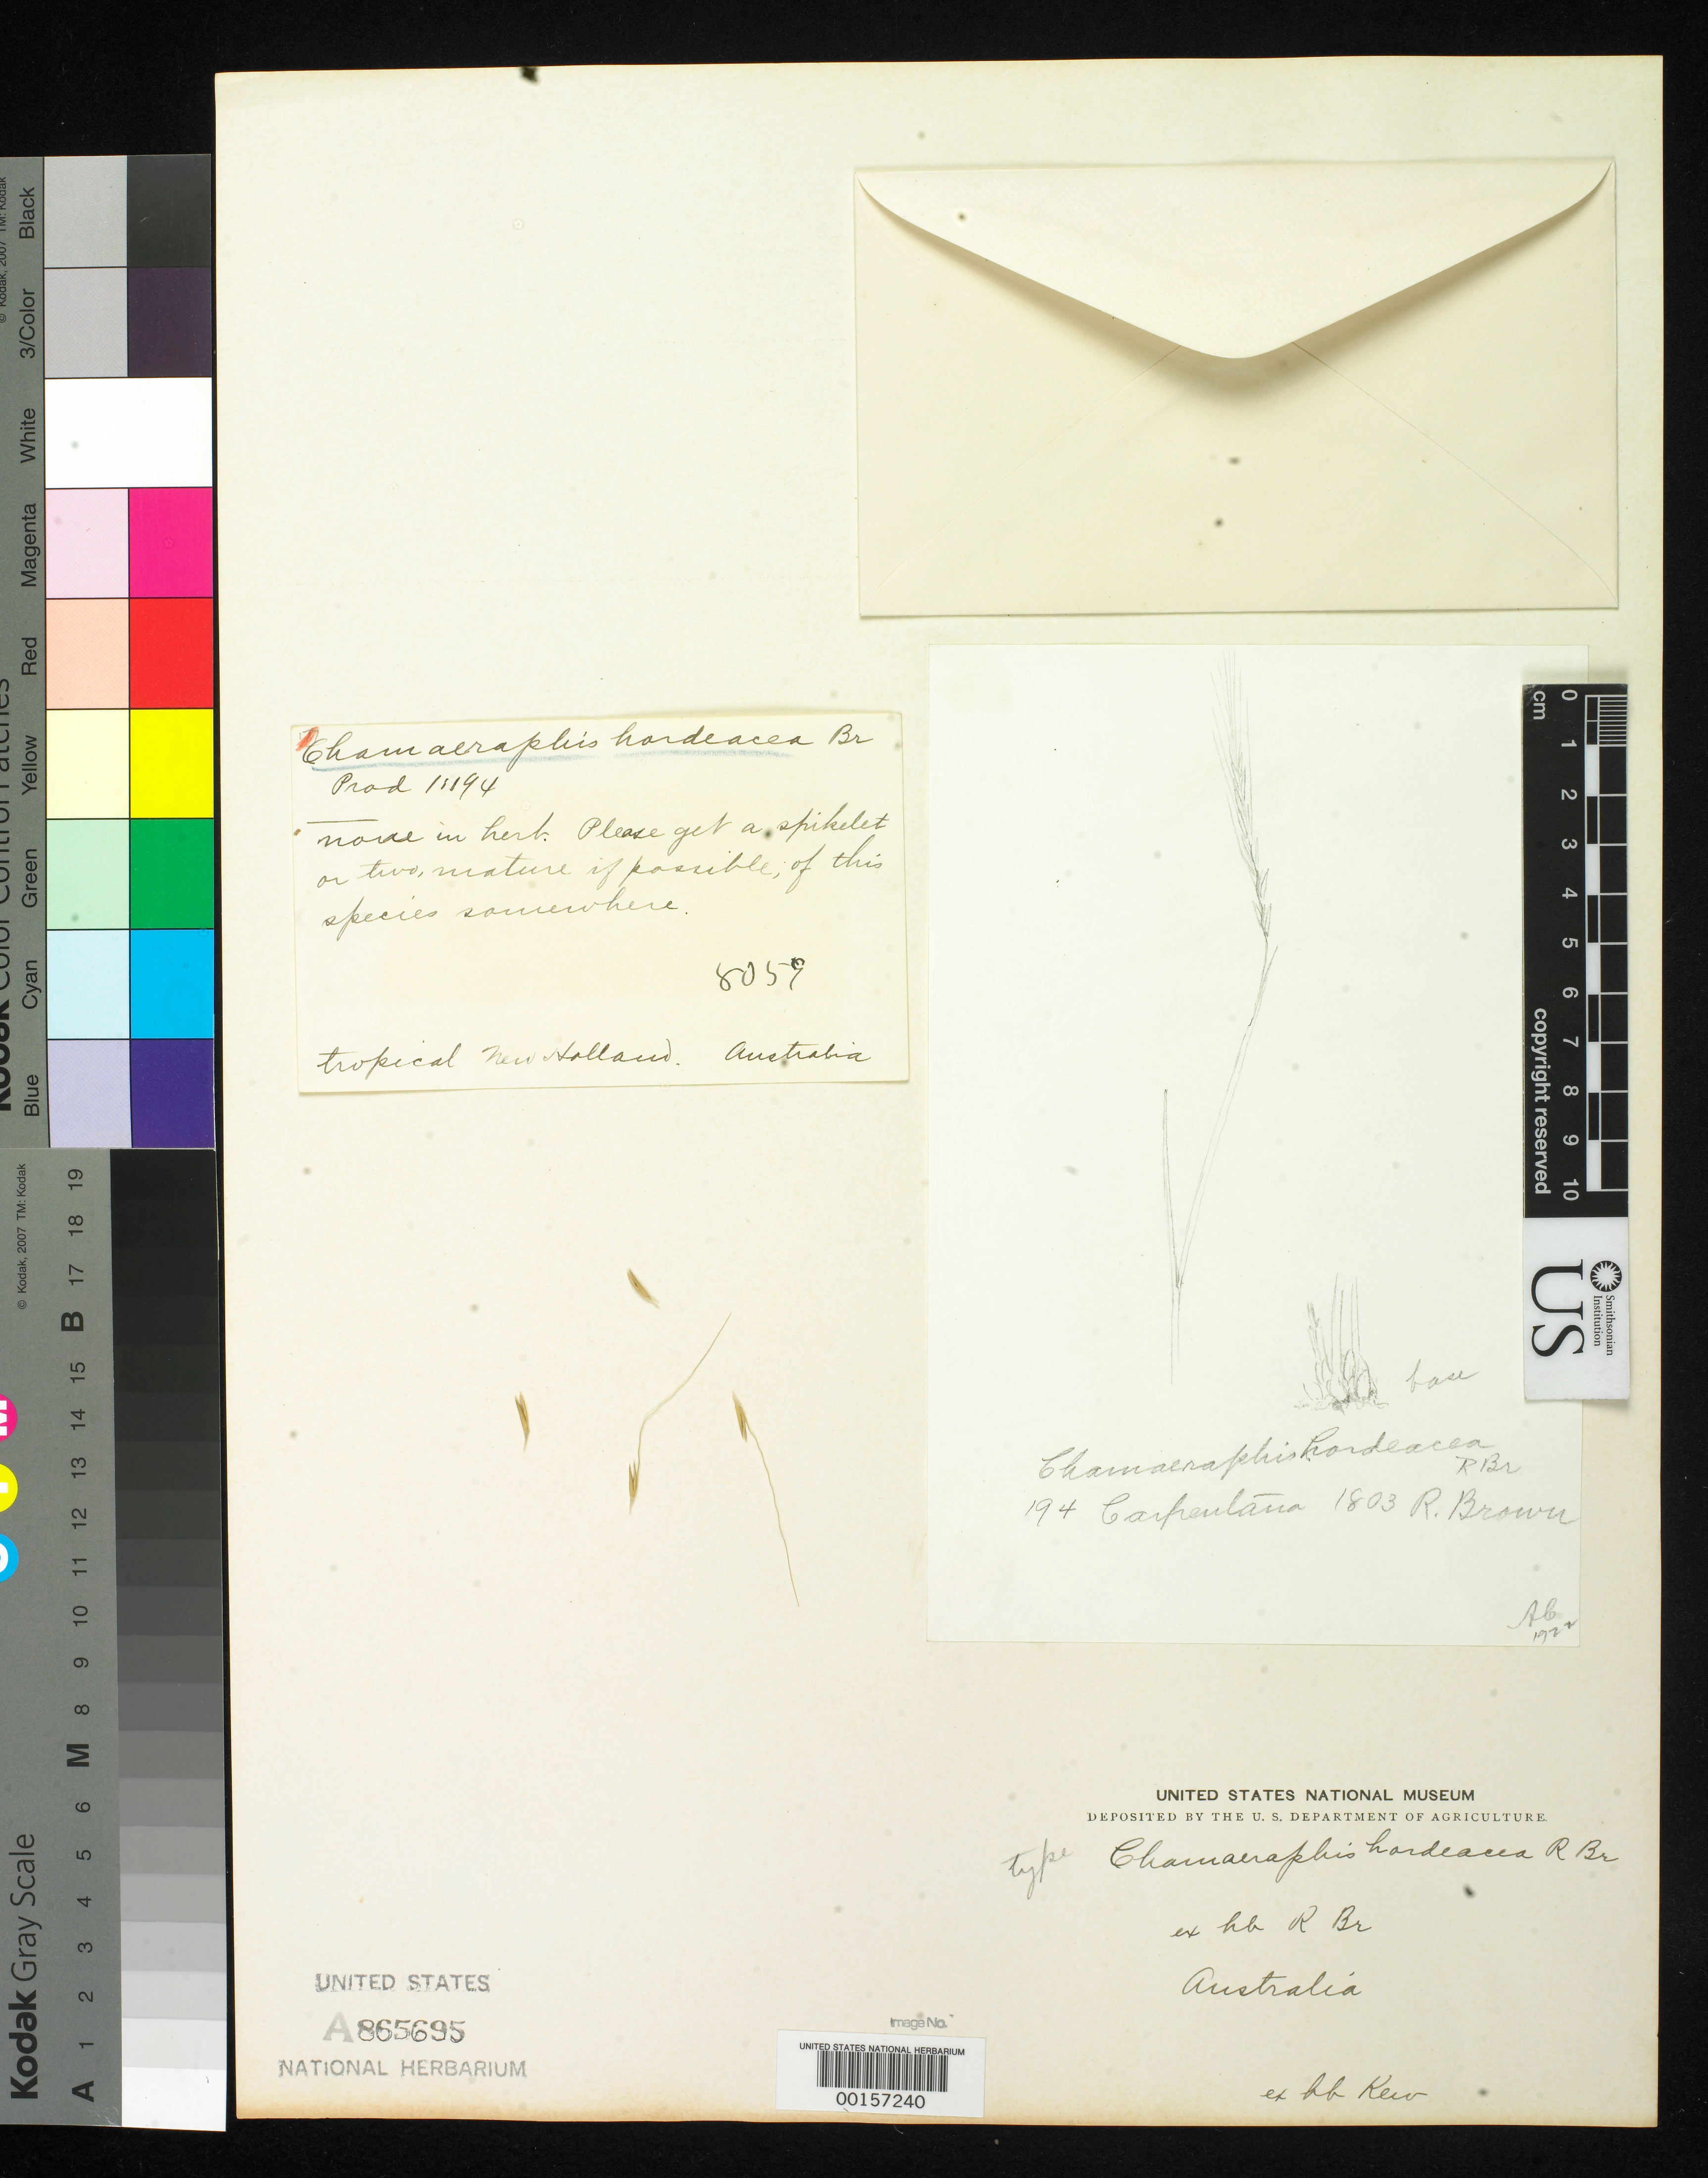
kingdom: Plantae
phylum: Tracheophyta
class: Liliopsida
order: Poales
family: Poaceae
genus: Chamaeraphis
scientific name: Chamaeraphis hordeacea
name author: R. Br.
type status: Type Fragment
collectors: W. T. Aiton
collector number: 8059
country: Australia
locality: Tropical areas.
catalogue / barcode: US 865695A